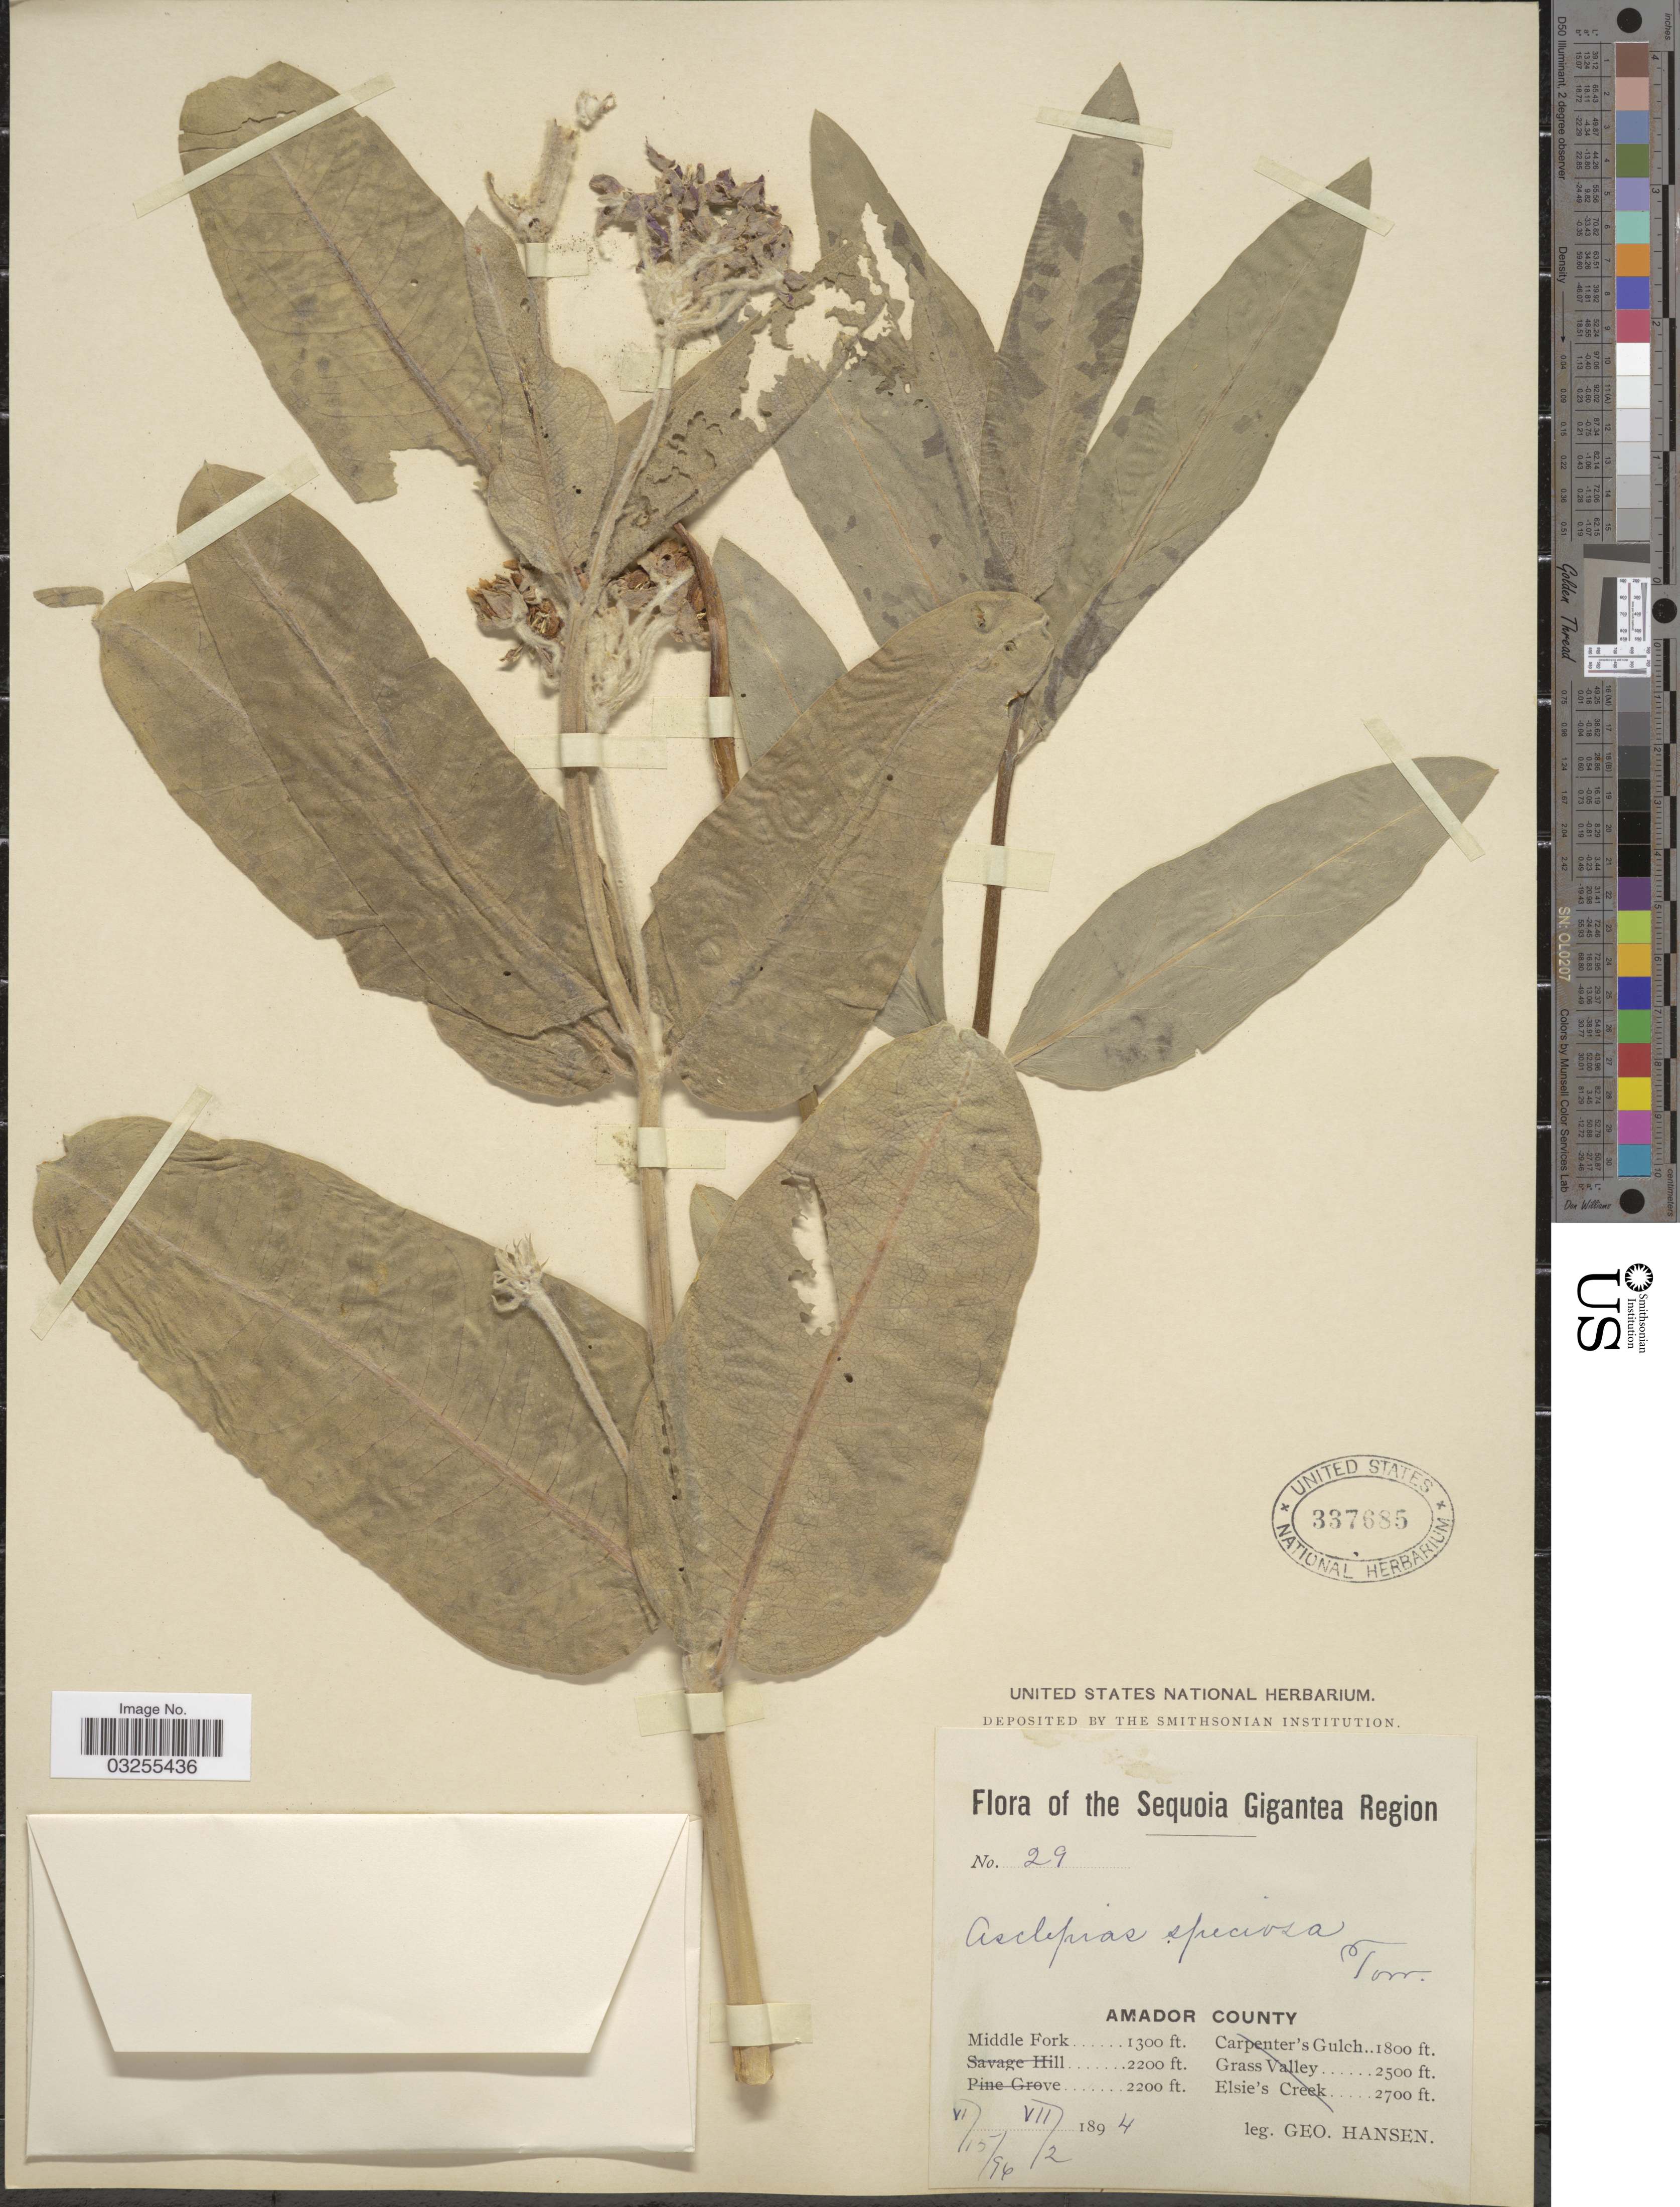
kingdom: Plantae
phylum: Tracheophyta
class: Magnoliopsida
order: Gentianales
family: Apocynaceae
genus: Asclepias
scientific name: Asclepias speciosa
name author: Torr.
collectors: G. Hansen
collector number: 29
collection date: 1894-07-02/1896-06-15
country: United States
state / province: California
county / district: Amador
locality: The Sequoia Gigantea Region, Amador County, Middle Fork.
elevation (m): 396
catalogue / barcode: US 337685